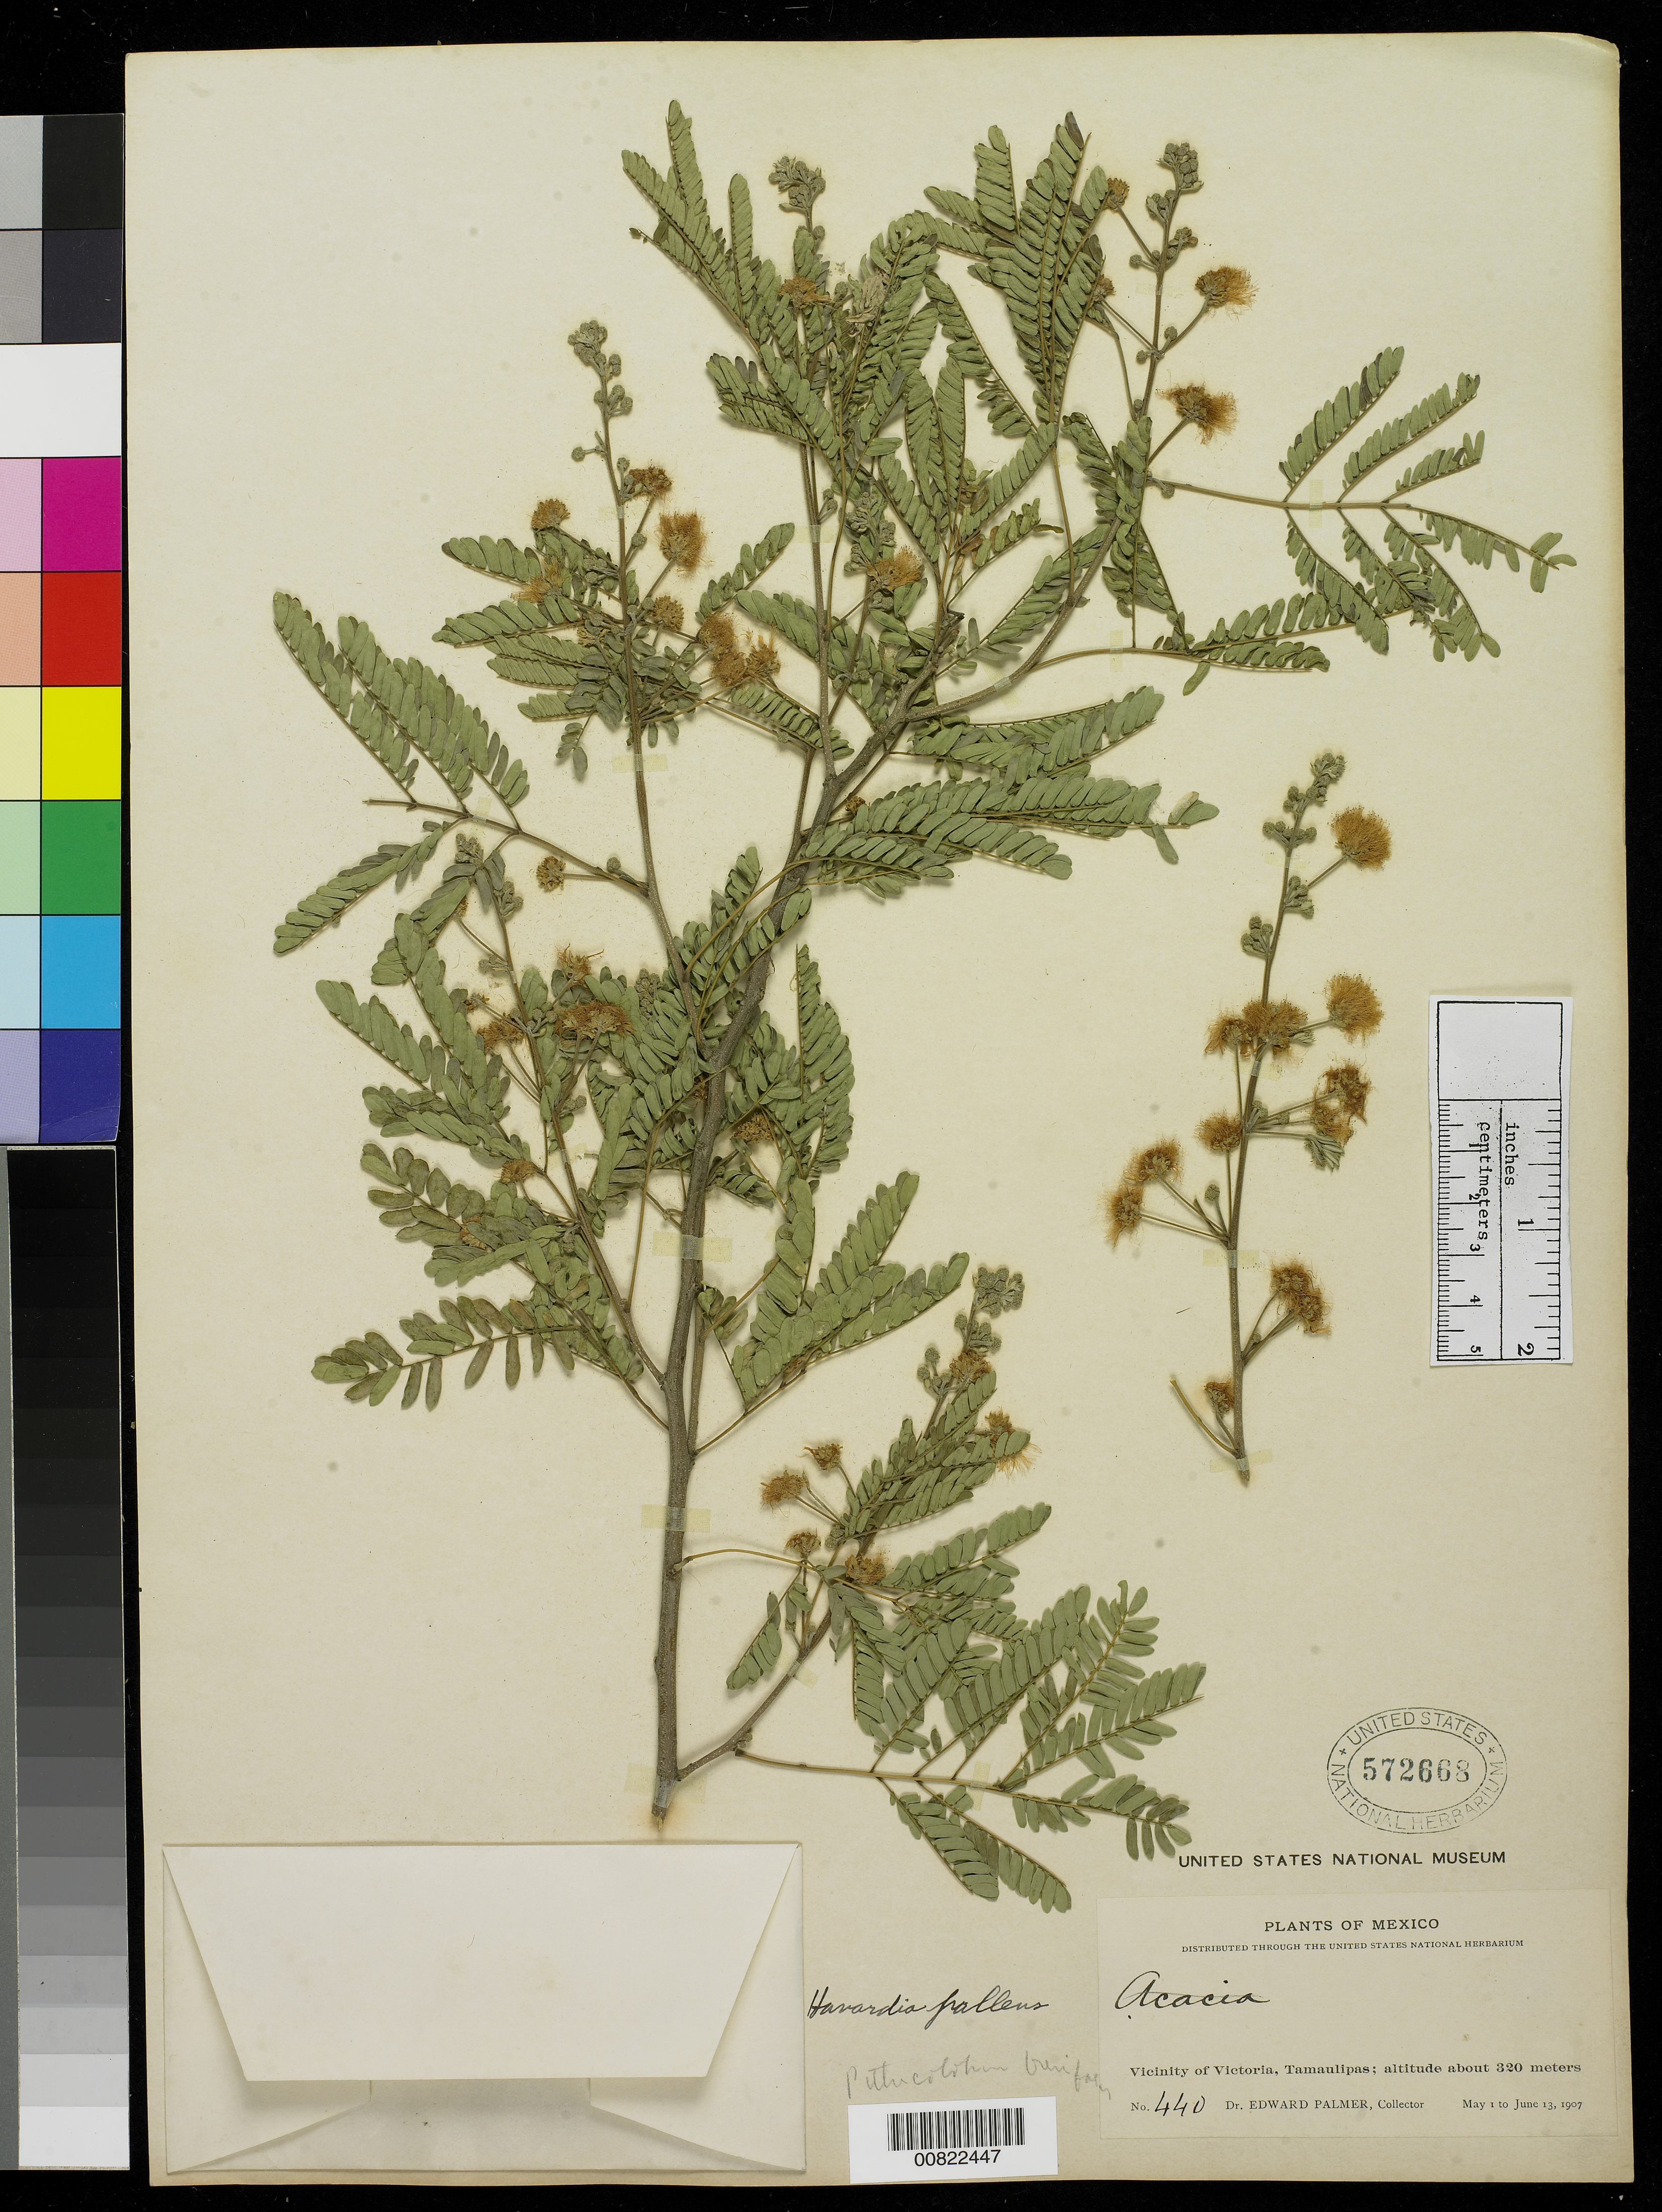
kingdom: Plantae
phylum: Tracheophyta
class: Magnoliopsida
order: Fabales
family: Fabaceae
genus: Havardia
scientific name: Havardia pallens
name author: (Benth.) Britton & Rose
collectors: E. Palmer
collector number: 440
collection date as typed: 01 May 1907 to 13 Jun 1907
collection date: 1907-05-01/1907-06-13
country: Mexico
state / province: Tamaulipas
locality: Vicinity of Victoria.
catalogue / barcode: US 572668